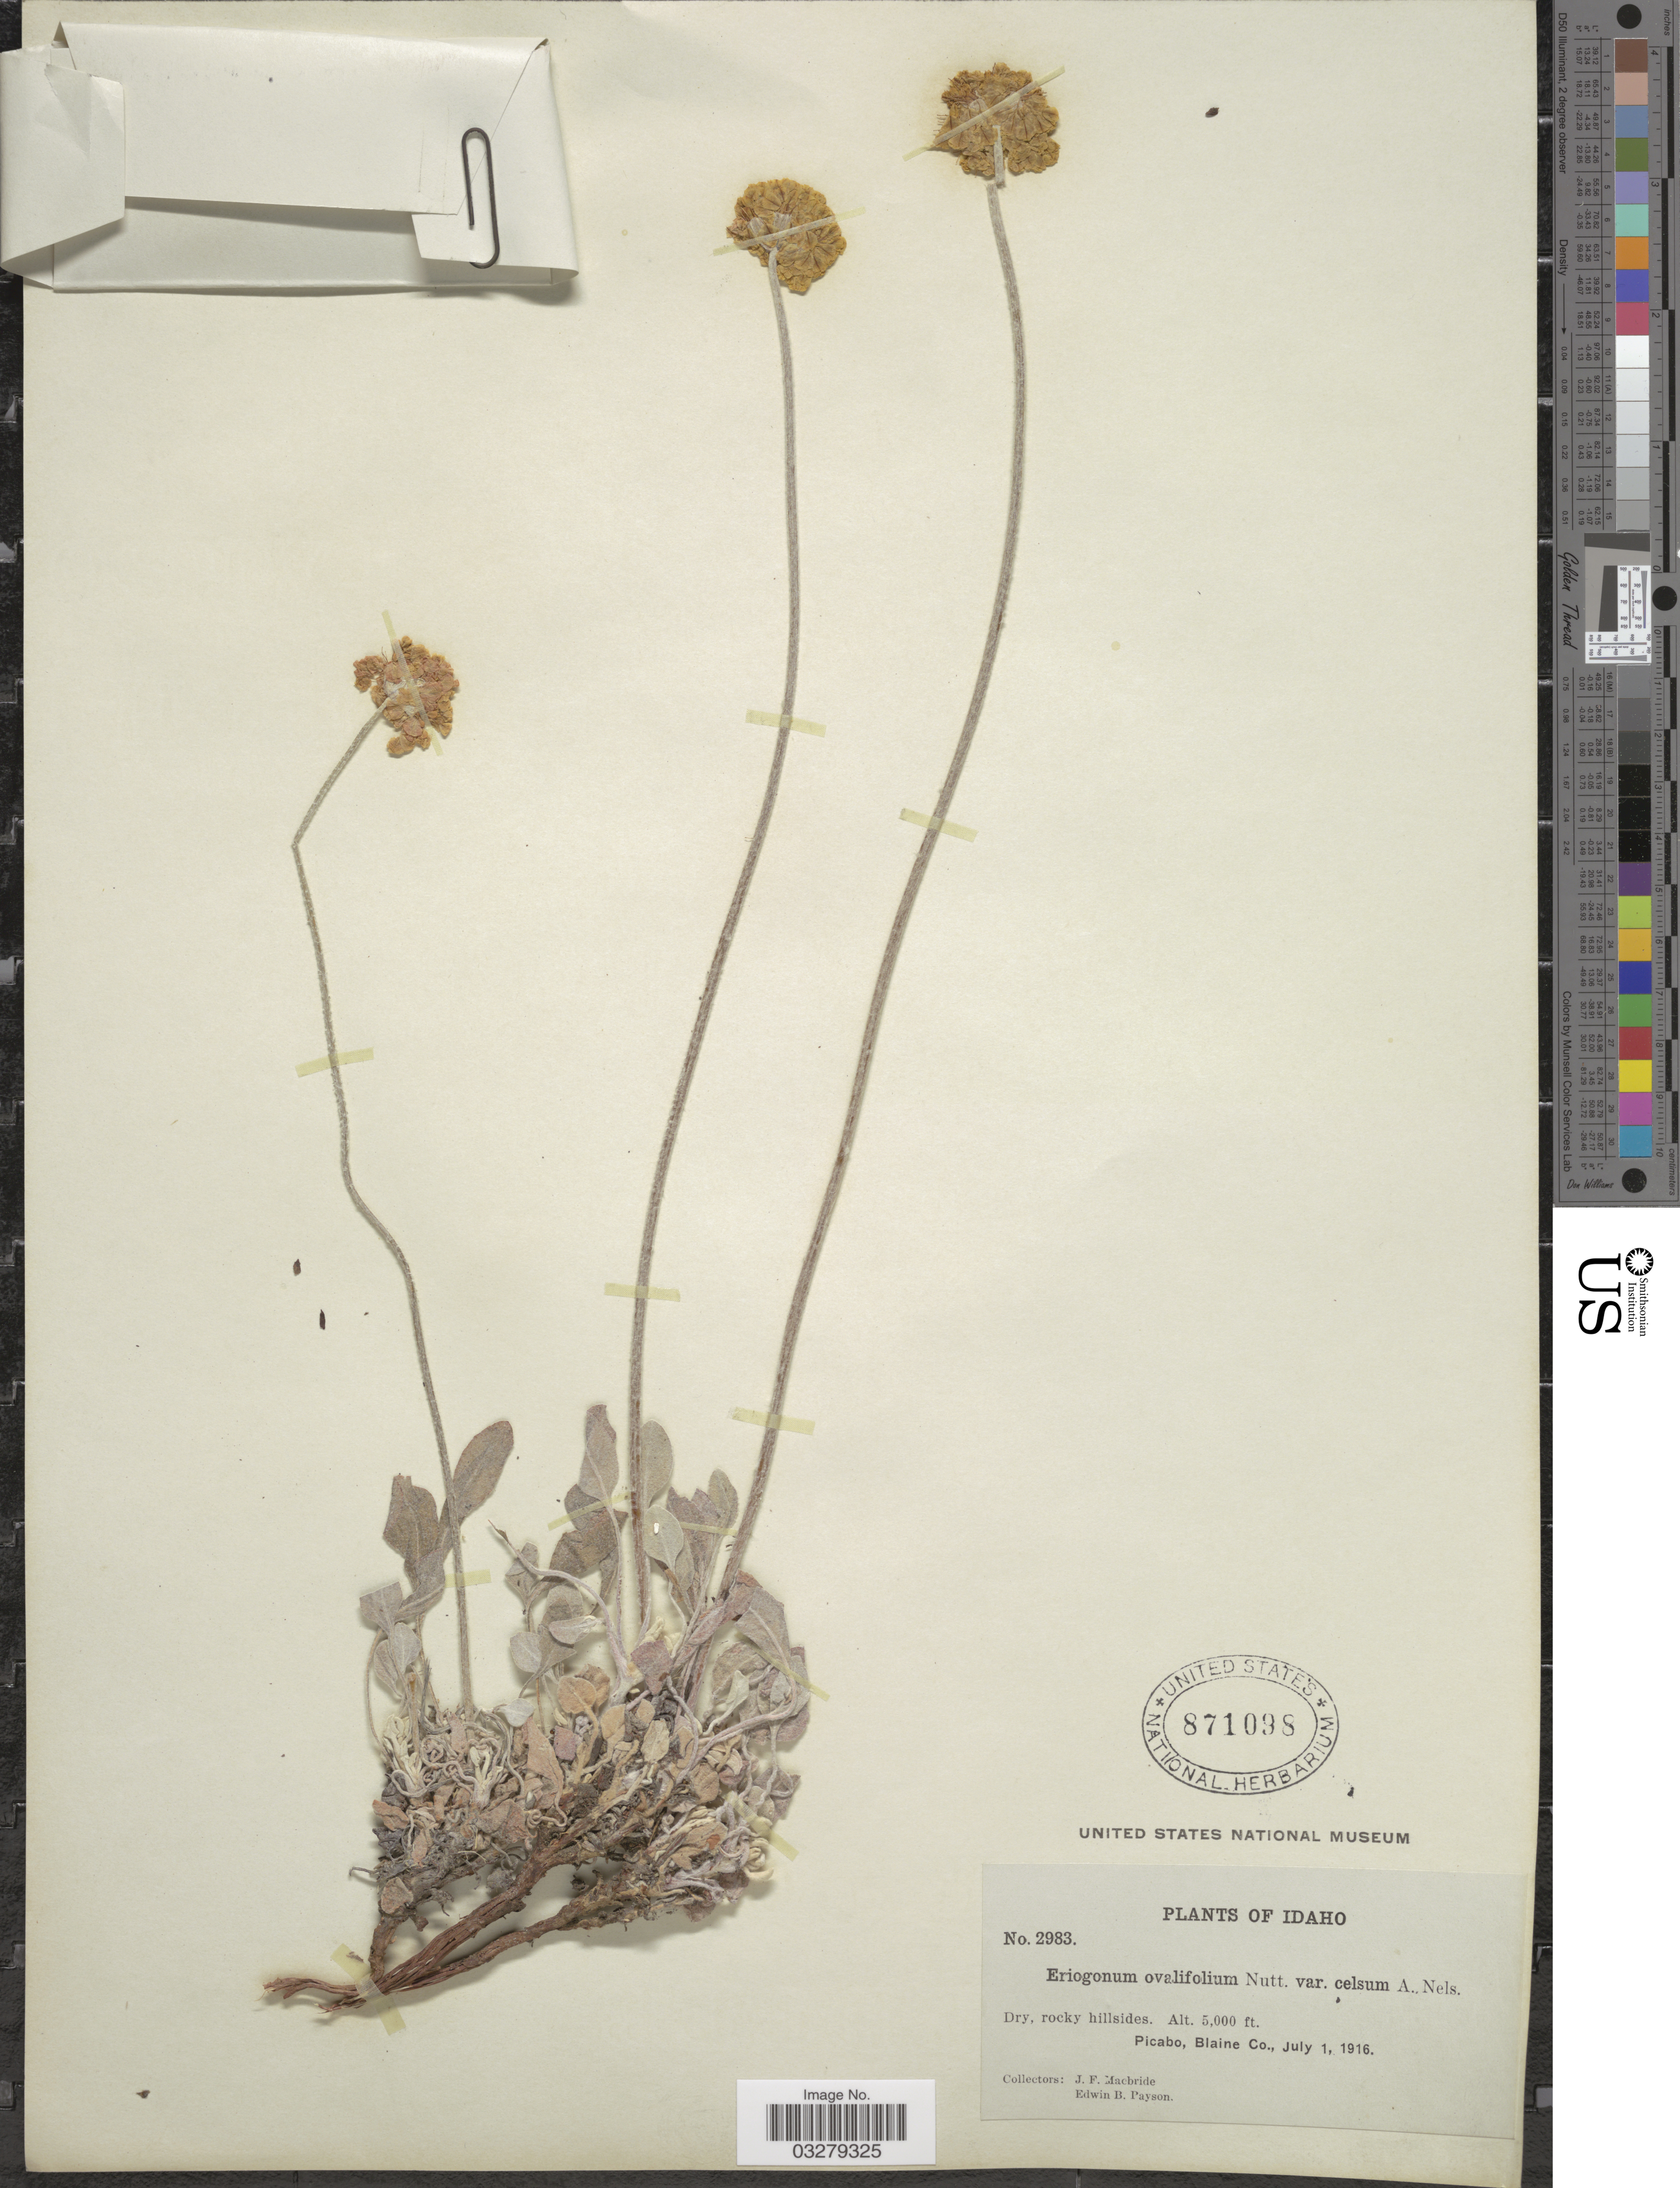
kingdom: Plantae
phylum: Tracheophyta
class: Magnoliopsida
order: Caryophyllales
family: Polygonaceae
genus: Eriogonum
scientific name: Eriogonum ovalifolium var. celsum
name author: A. Nelson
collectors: J. F. Macbride & E. B. Payson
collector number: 2983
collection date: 1916-07-01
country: United States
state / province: Idaho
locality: Picabo, Blaine Co.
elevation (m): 1524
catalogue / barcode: US 871098